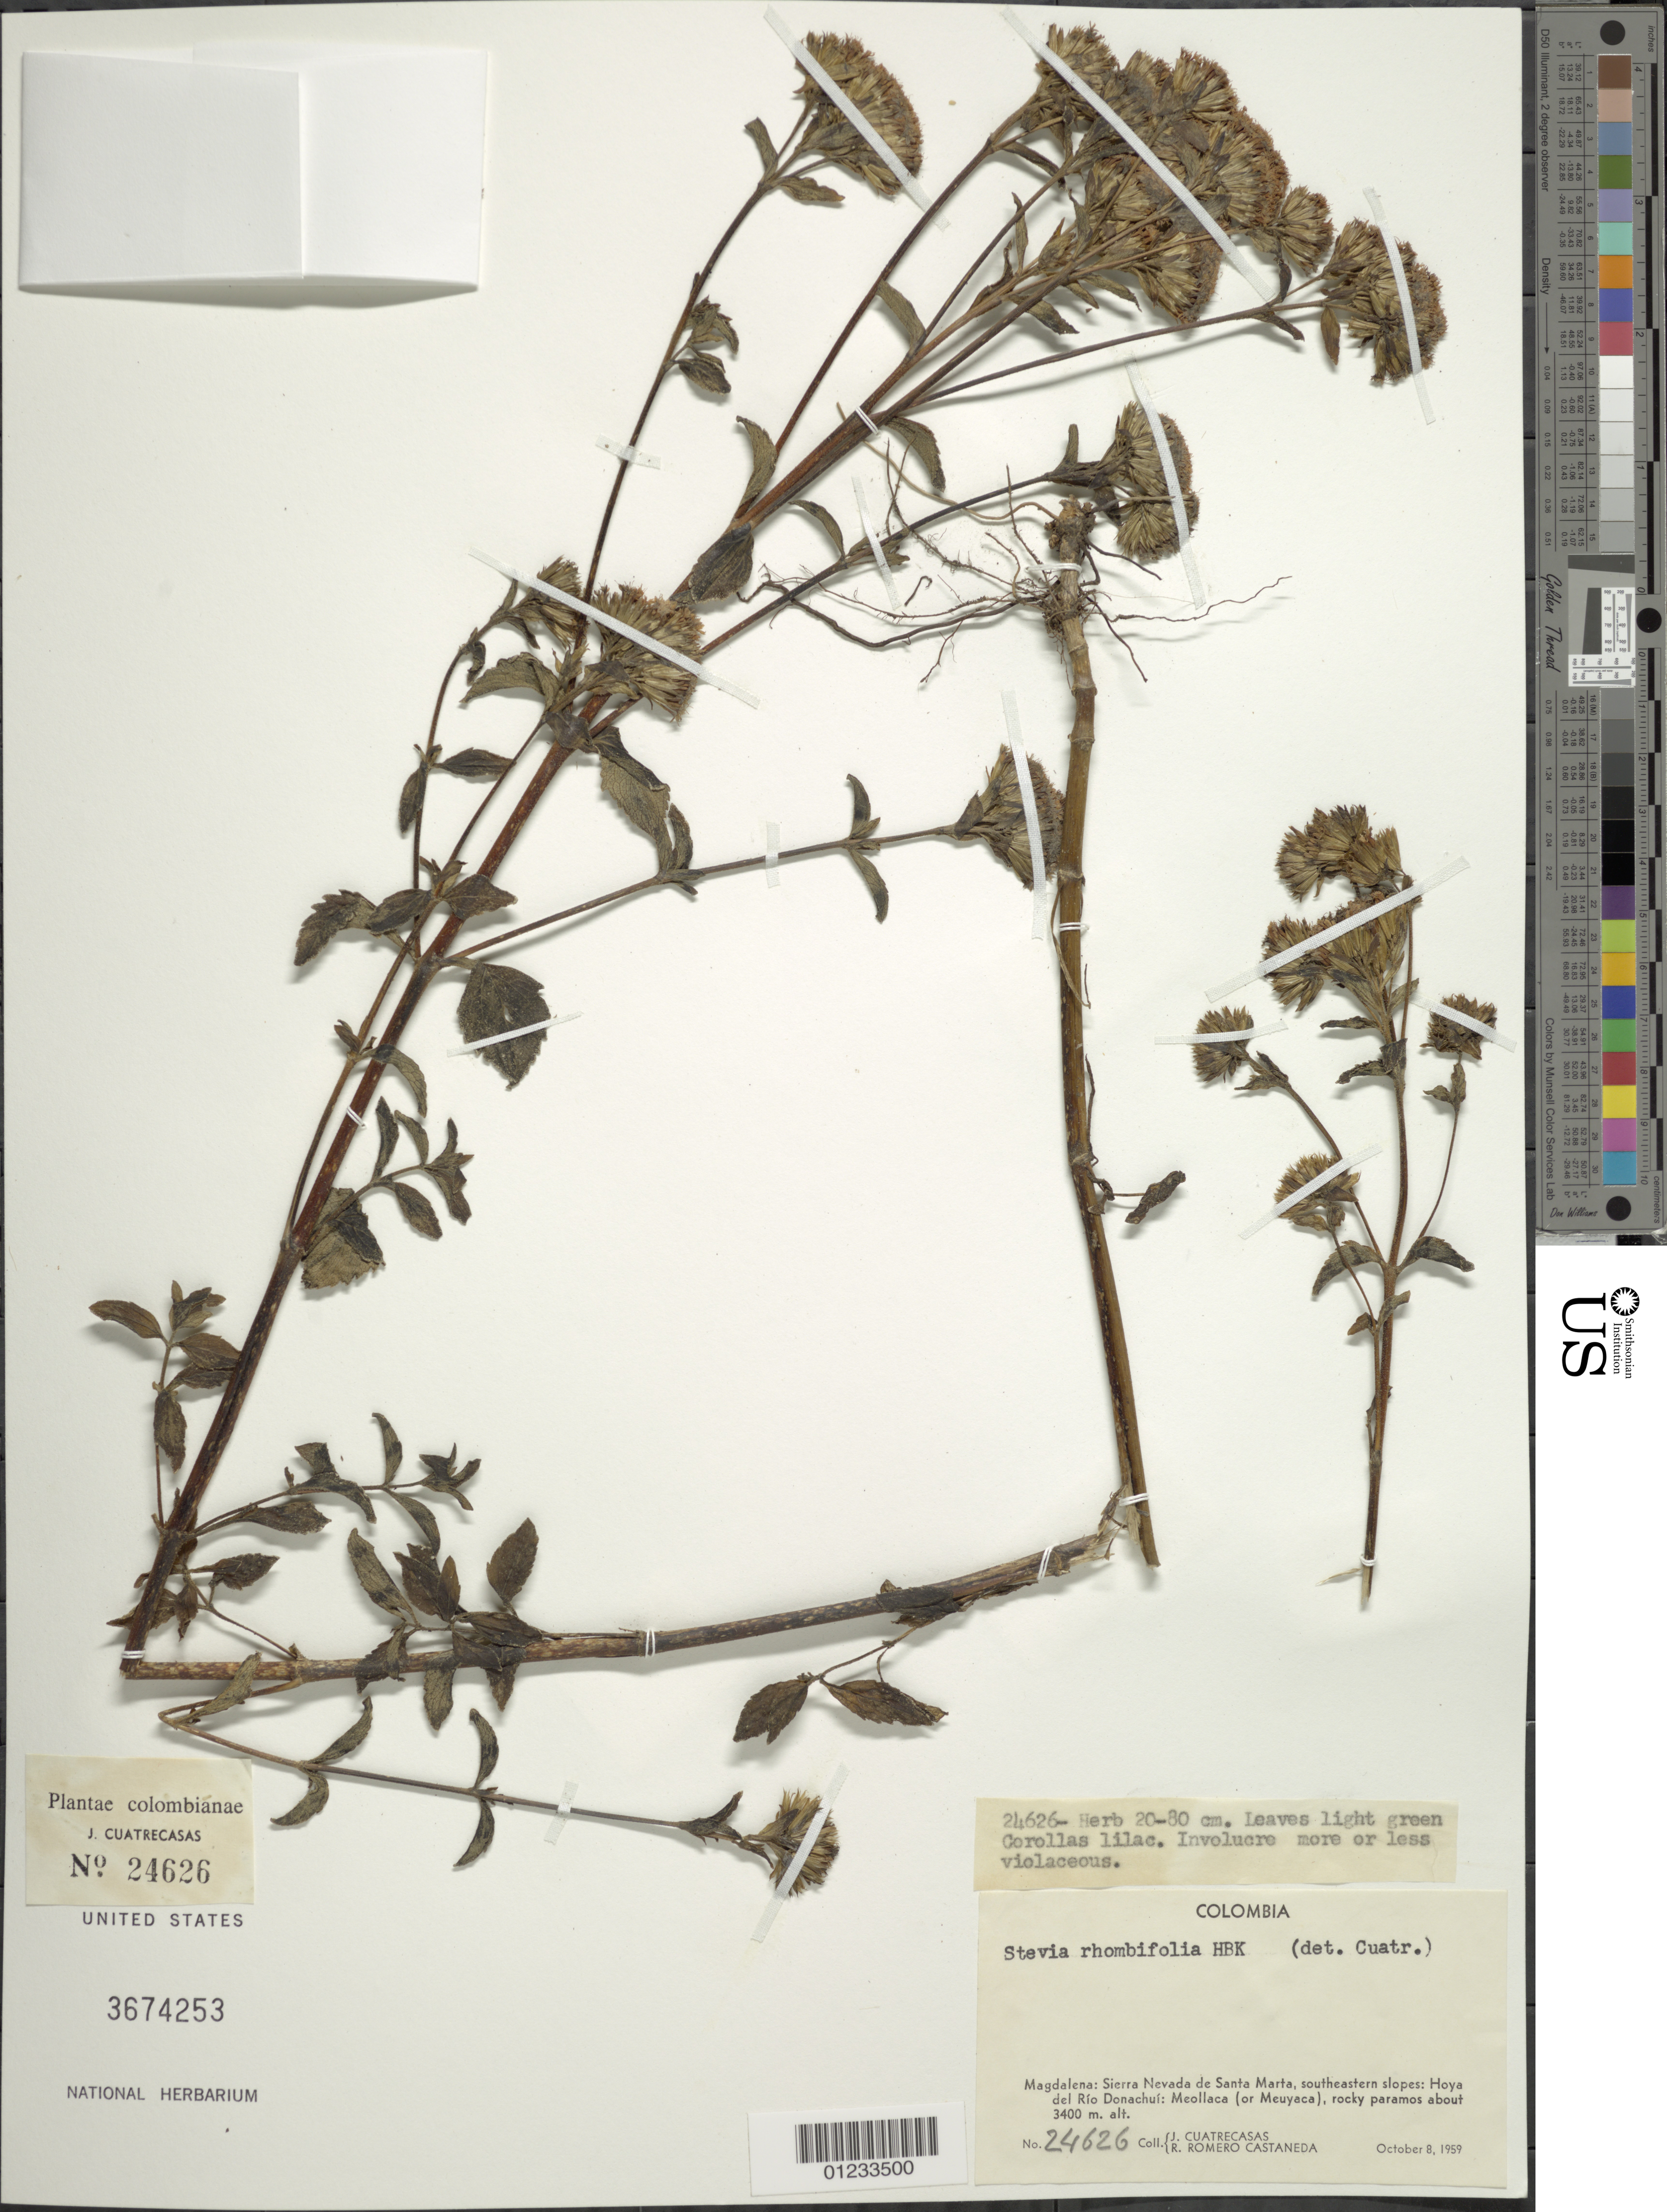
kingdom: Plantae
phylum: Tracheophyta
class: Magnoliopsida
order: Asterales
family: Asteraceae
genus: Stevia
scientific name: Stevia ovata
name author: Willd.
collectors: J. Cuatrecasas & R. Romero Castañeda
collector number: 24626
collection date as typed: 08 Oct 1959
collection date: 1959-10-08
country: Colombia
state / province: Magdalena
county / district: Santa Marta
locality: Sierra Nevada de Santa Marta, southeastern slopes: Hoya Rio del Donachui, Meollaca (Meuyaca)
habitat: rocky paramos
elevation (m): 3400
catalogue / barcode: US 3674253